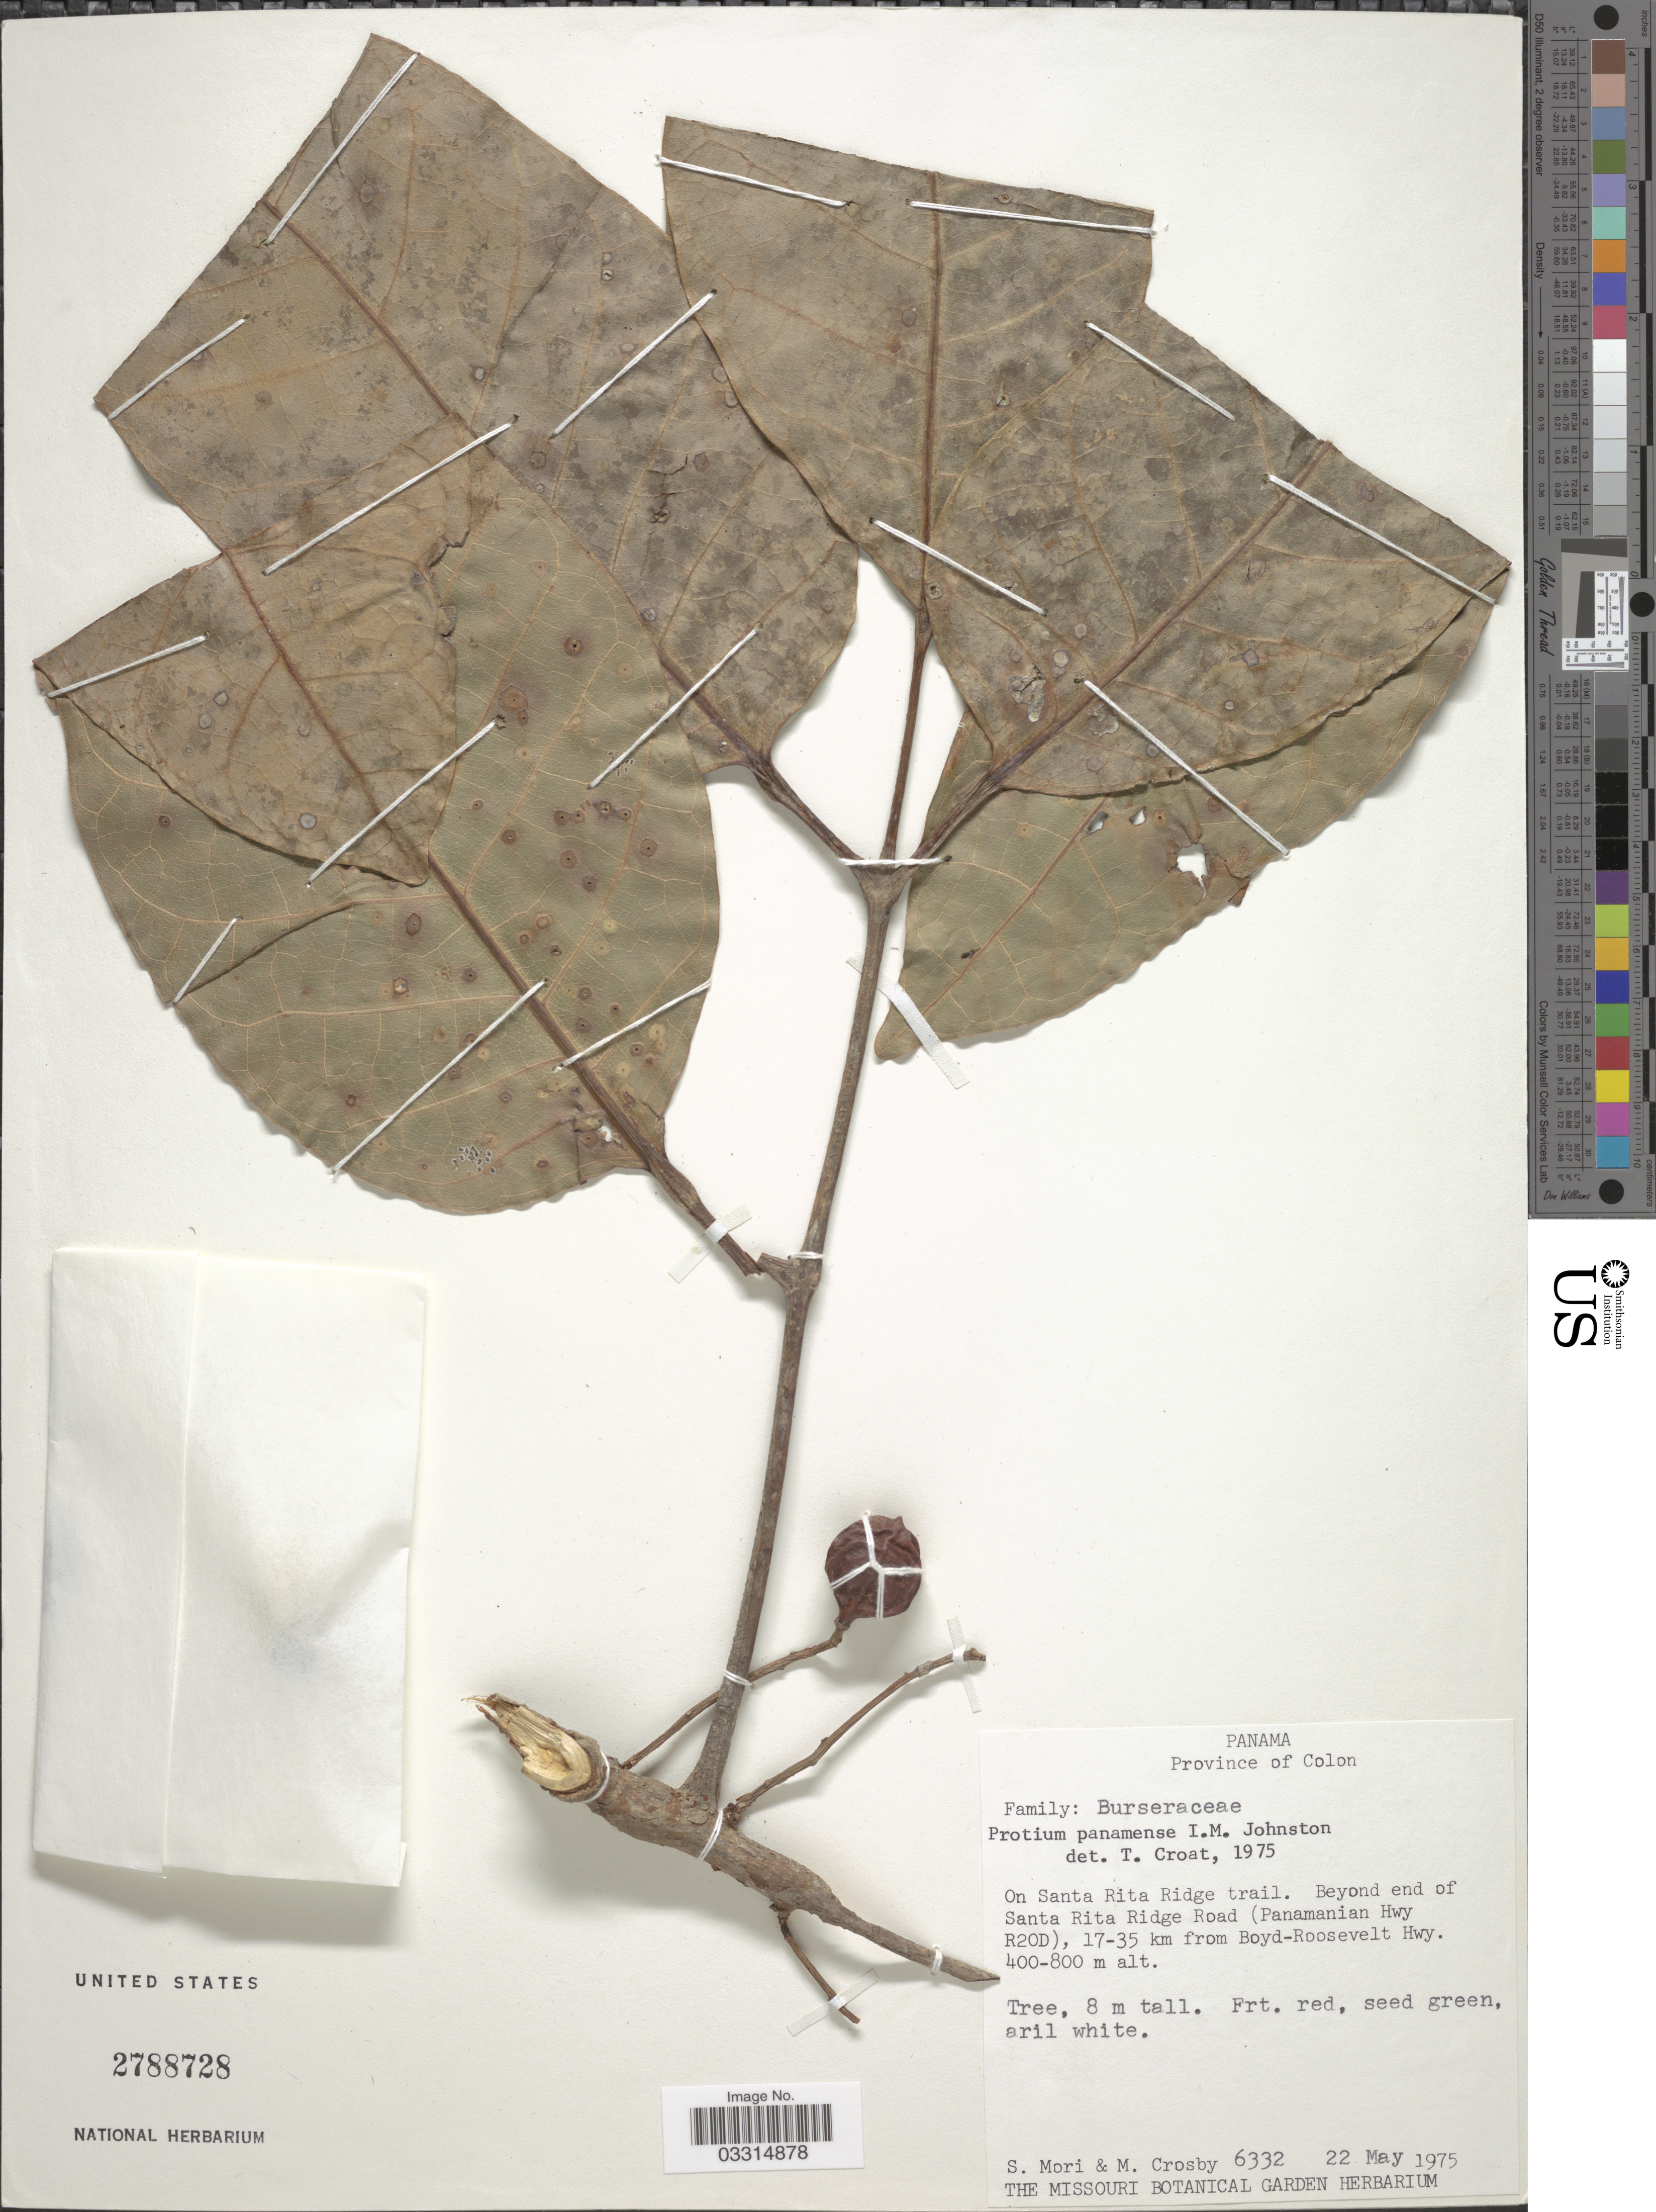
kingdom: Plantae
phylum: Tracheophyta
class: Magnoliopsida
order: Sapindales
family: Burseraceae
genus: Protium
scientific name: Protium panamense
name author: (Rose) I.M. Johnst.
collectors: S. Mori & M. Crosby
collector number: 6332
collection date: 1975-05-22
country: Panama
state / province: Colón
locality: On Santa Rita Ridge trail. Beyond end of Santa Rita Road (Panamanian Hwy R20D), 17-35 km from Boyd-Roosevelt Hwy.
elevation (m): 400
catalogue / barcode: US 2788728